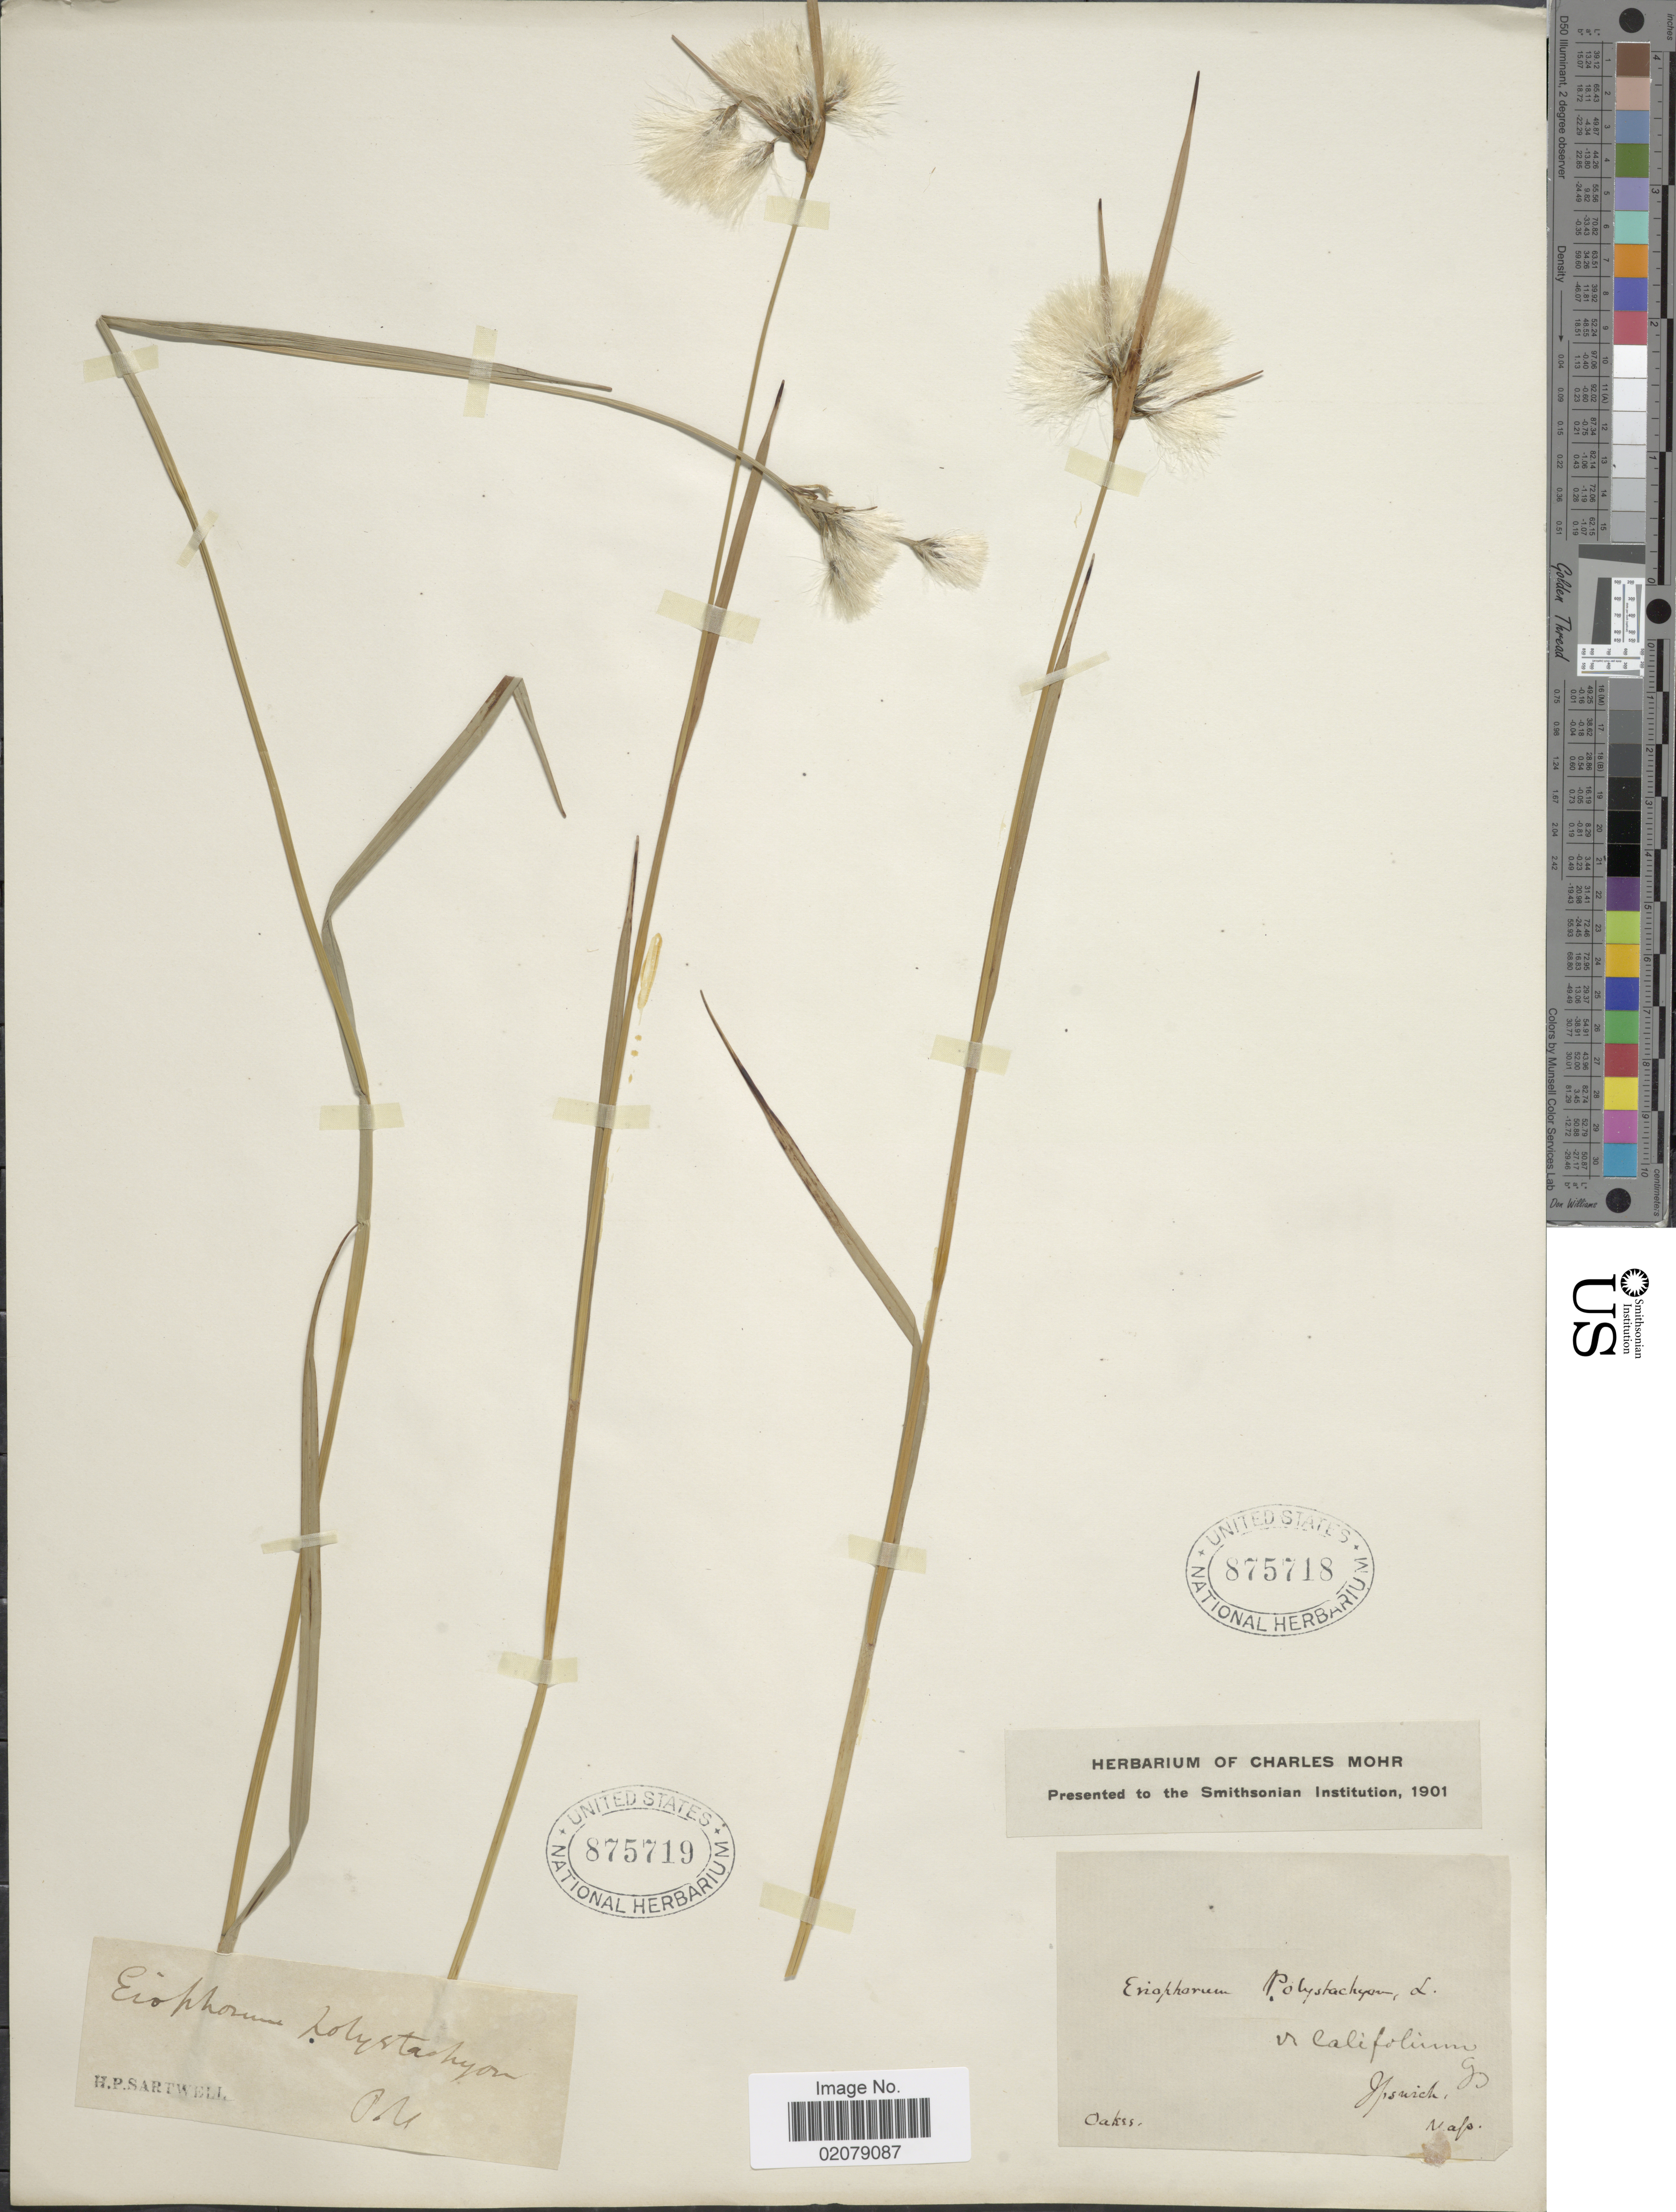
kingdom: Plantae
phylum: Tracheophyta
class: Liliopsida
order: Poales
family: Cyperaceae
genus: Eriophorum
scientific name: Eriophorum viridicarinatum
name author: (Englem.) Fernald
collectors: -. Oakes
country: United States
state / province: Massachusetts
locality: Ipswich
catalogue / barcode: US 875719